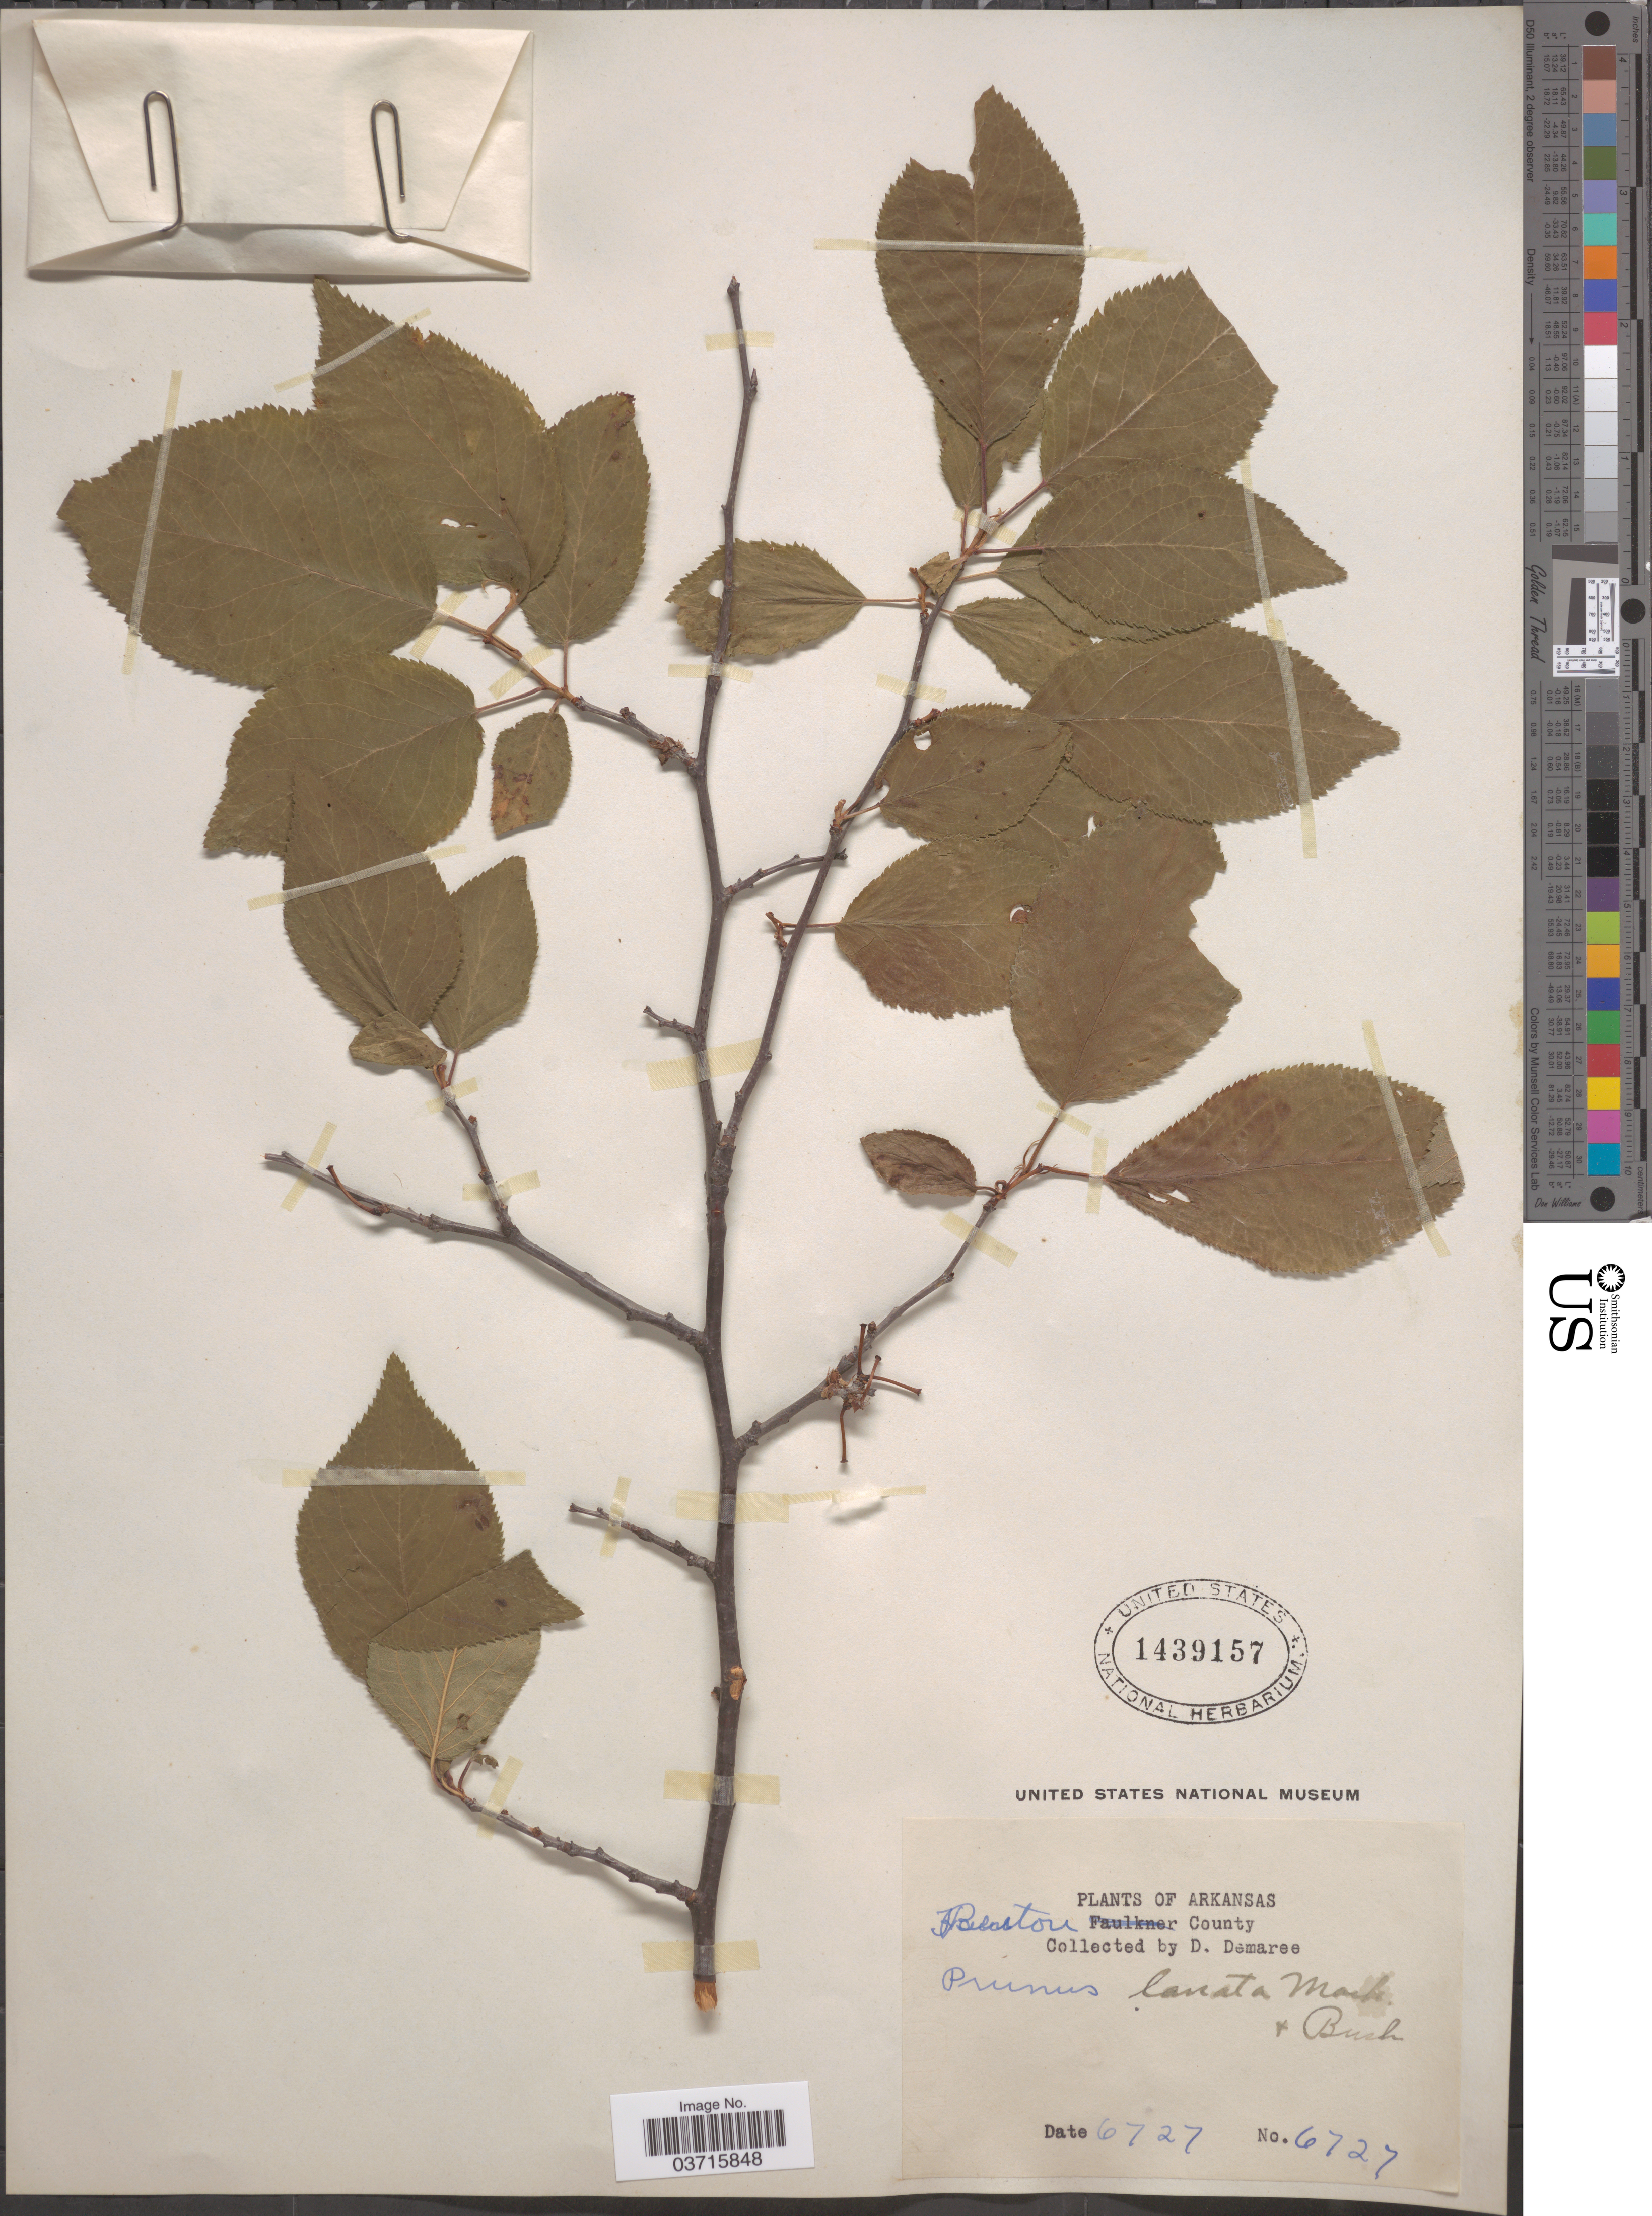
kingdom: Plantae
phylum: Tracheophyta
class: Magnoliopsida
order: Rosales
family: Rosaceae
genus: Prunus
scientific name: Prunus lanata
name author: (Sudw.) Mack. & Bush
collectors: D. Demaree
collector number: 6727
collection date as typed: Transcribed d/m/y: 7/6/27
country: United States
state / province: Arkansas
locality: Preston County.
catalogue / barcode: US 1439157